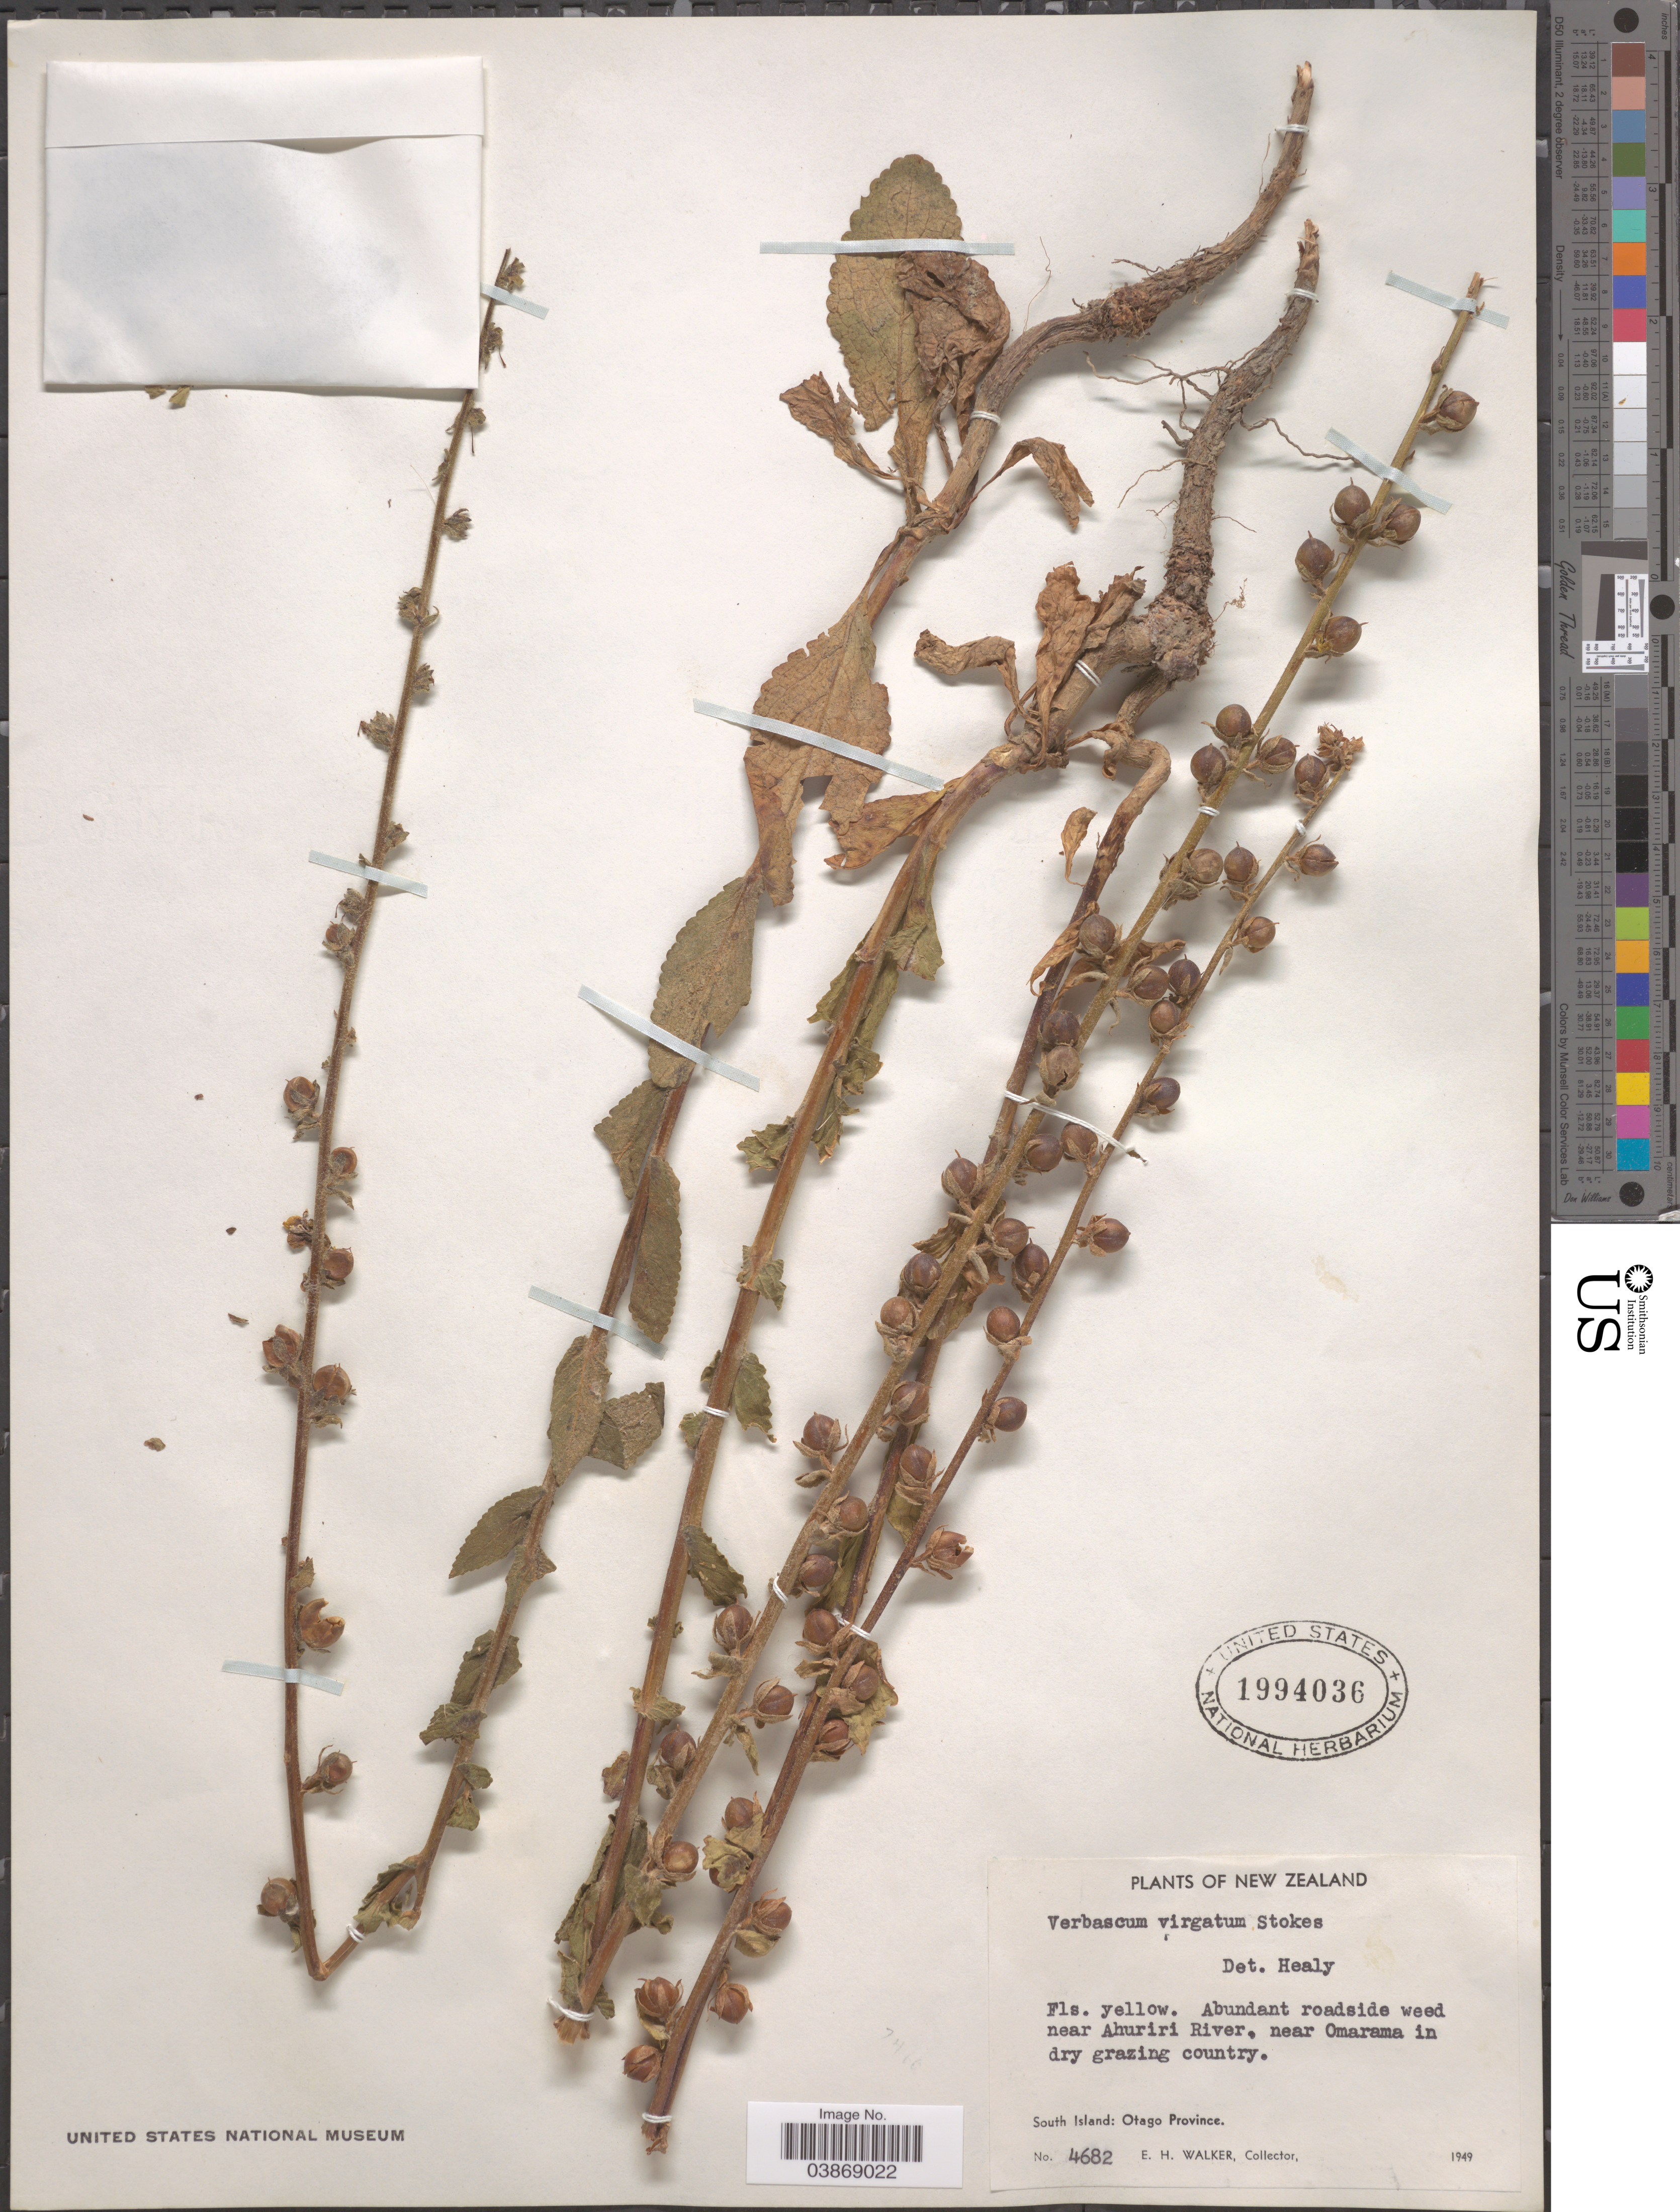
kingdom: Plantae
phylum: Tracheophyta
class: Magnoliopsida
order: Lamiales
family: Scrophulariaceae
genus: Verbascum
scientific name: Verbascum virgatum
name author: Stokes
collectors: E. H. Walker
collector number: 4682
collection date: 1949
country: New Zealand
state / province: Otago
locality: Abundant roadside weed near Ahuriri River, near Omarama in dry grazing country. South Island: Otago Province.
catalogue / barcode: US 1994036